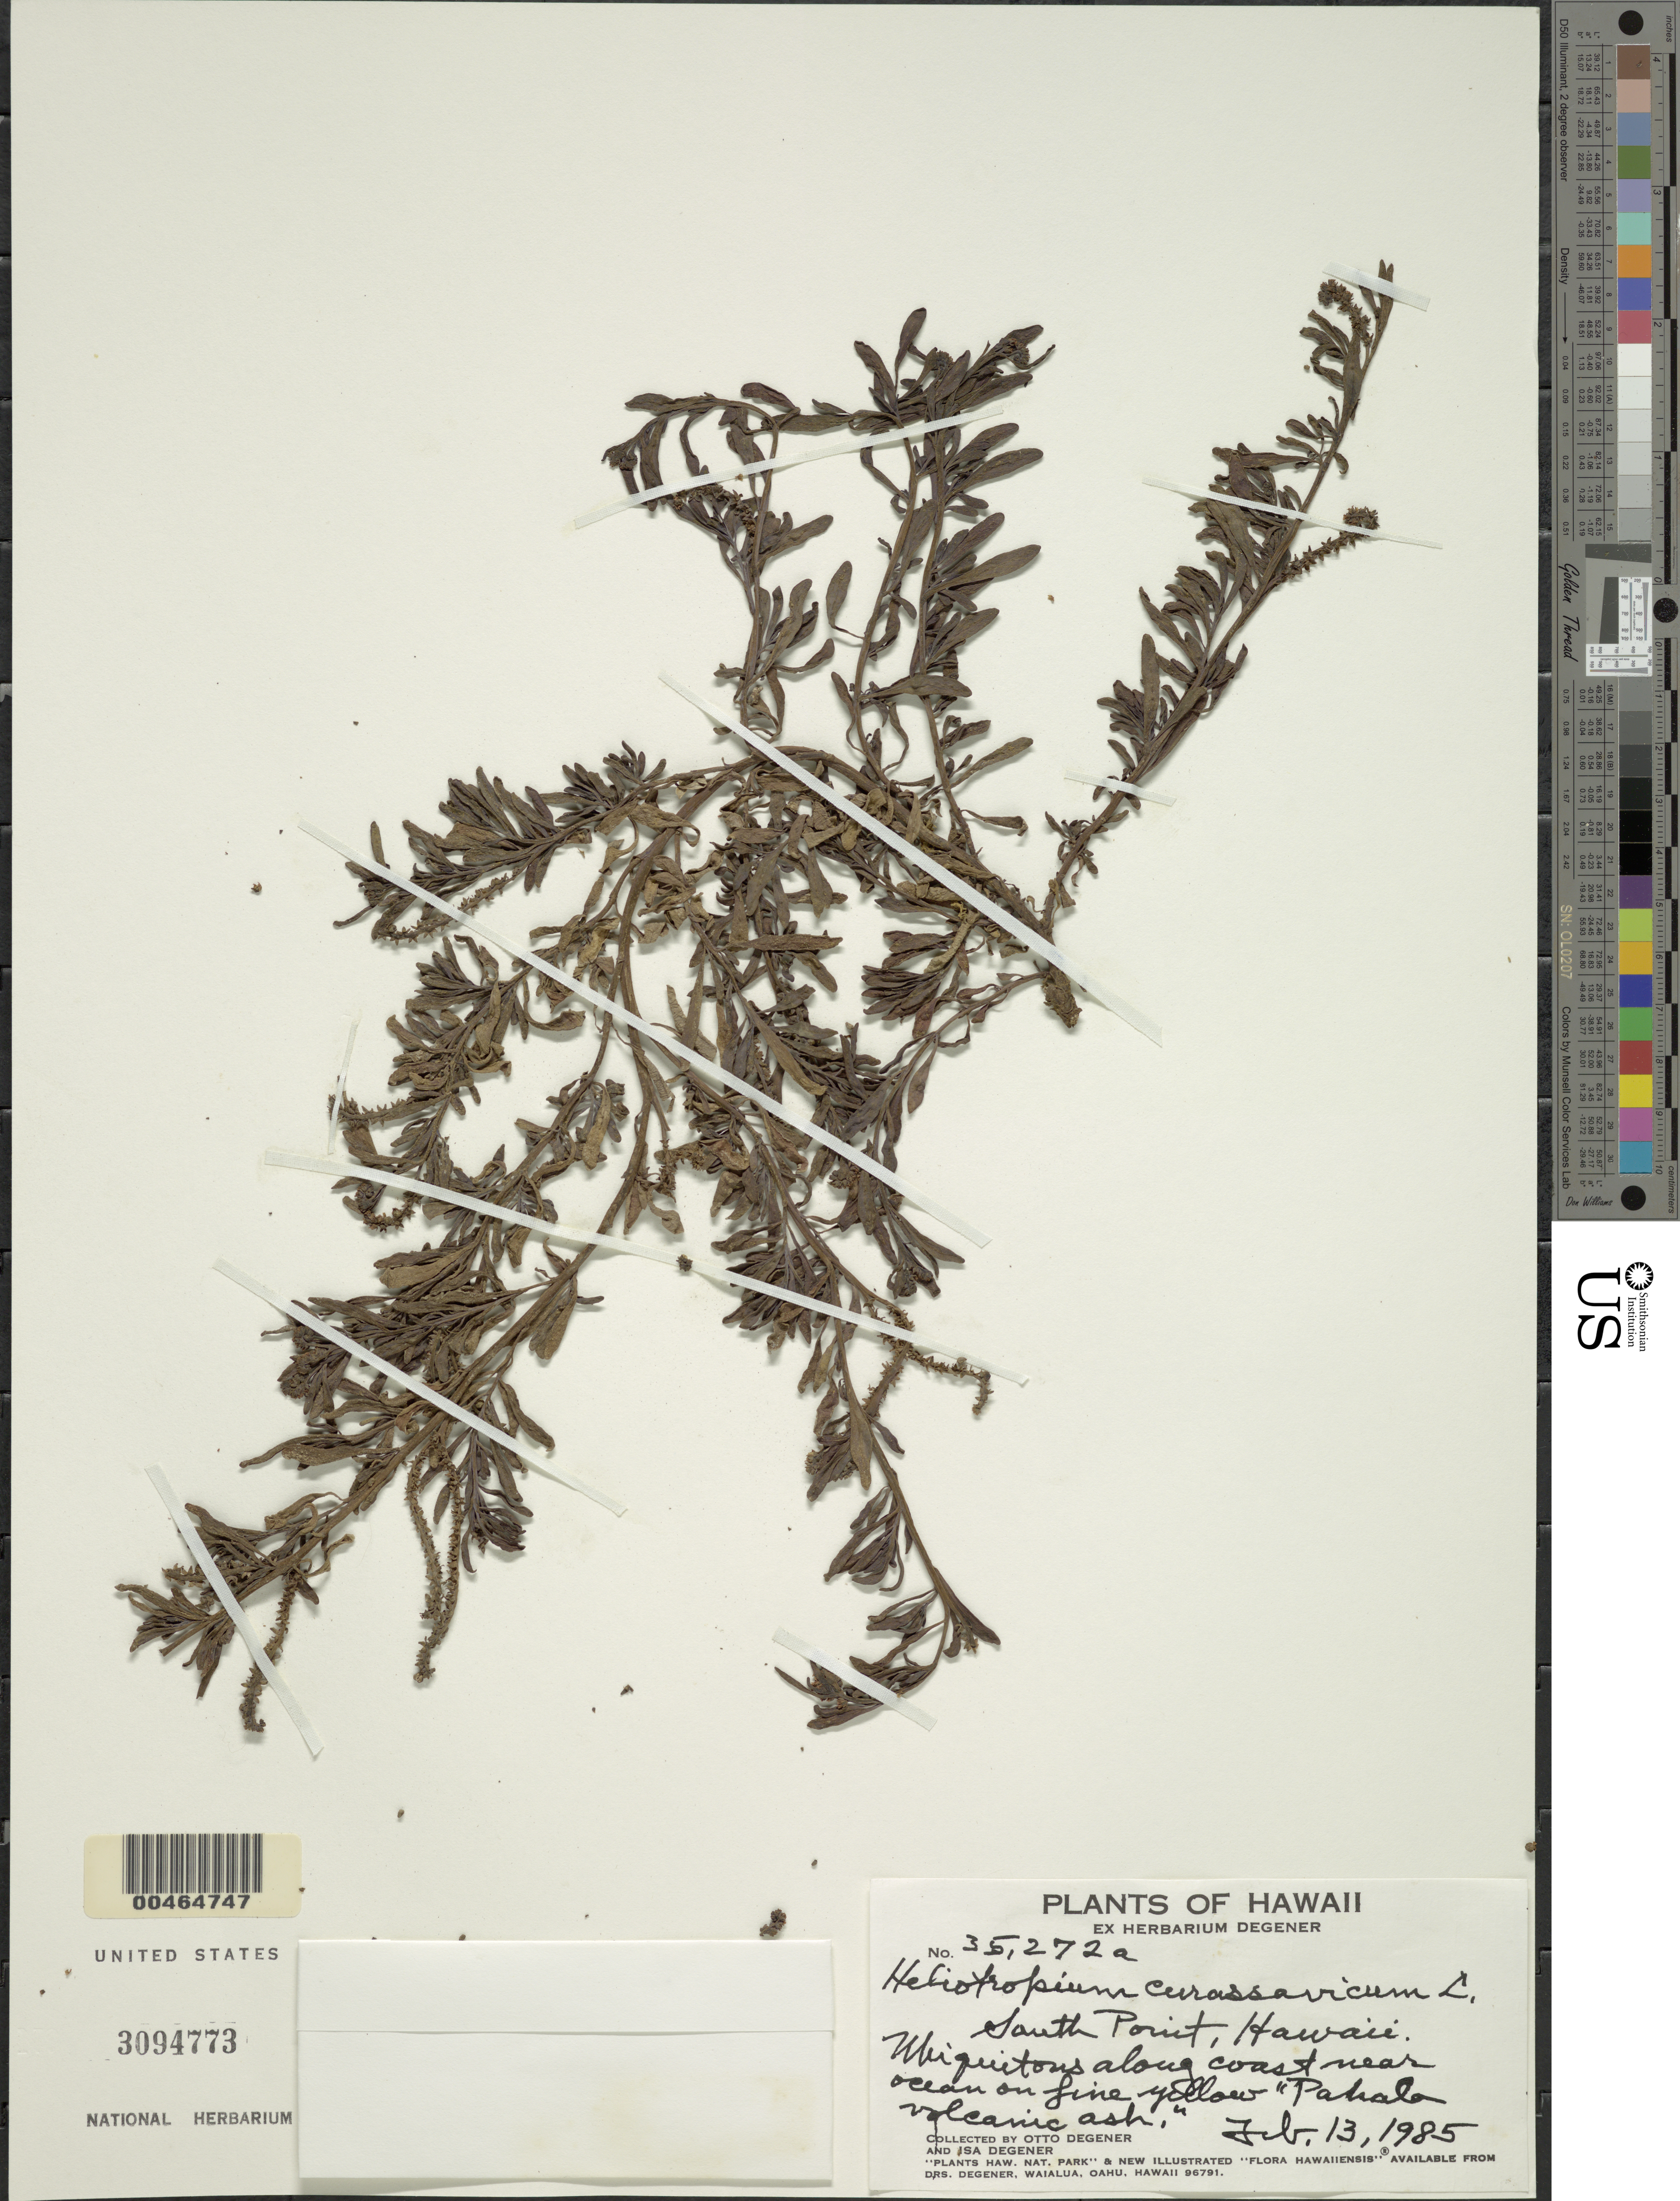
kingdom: Plantae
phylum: Tracheophyta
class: Magnoliopsida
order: Boraginales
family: Heliotropiaceae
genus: Heliotropium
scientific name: Heliotropium curassavicum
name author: L.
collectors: O. Degener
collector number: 35272a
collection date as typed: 13 Feb 1985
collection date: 1985-02-13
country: United States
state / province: Hawaii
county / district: Hawaii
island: Hawaii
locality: South Point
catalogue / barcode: US 3094773